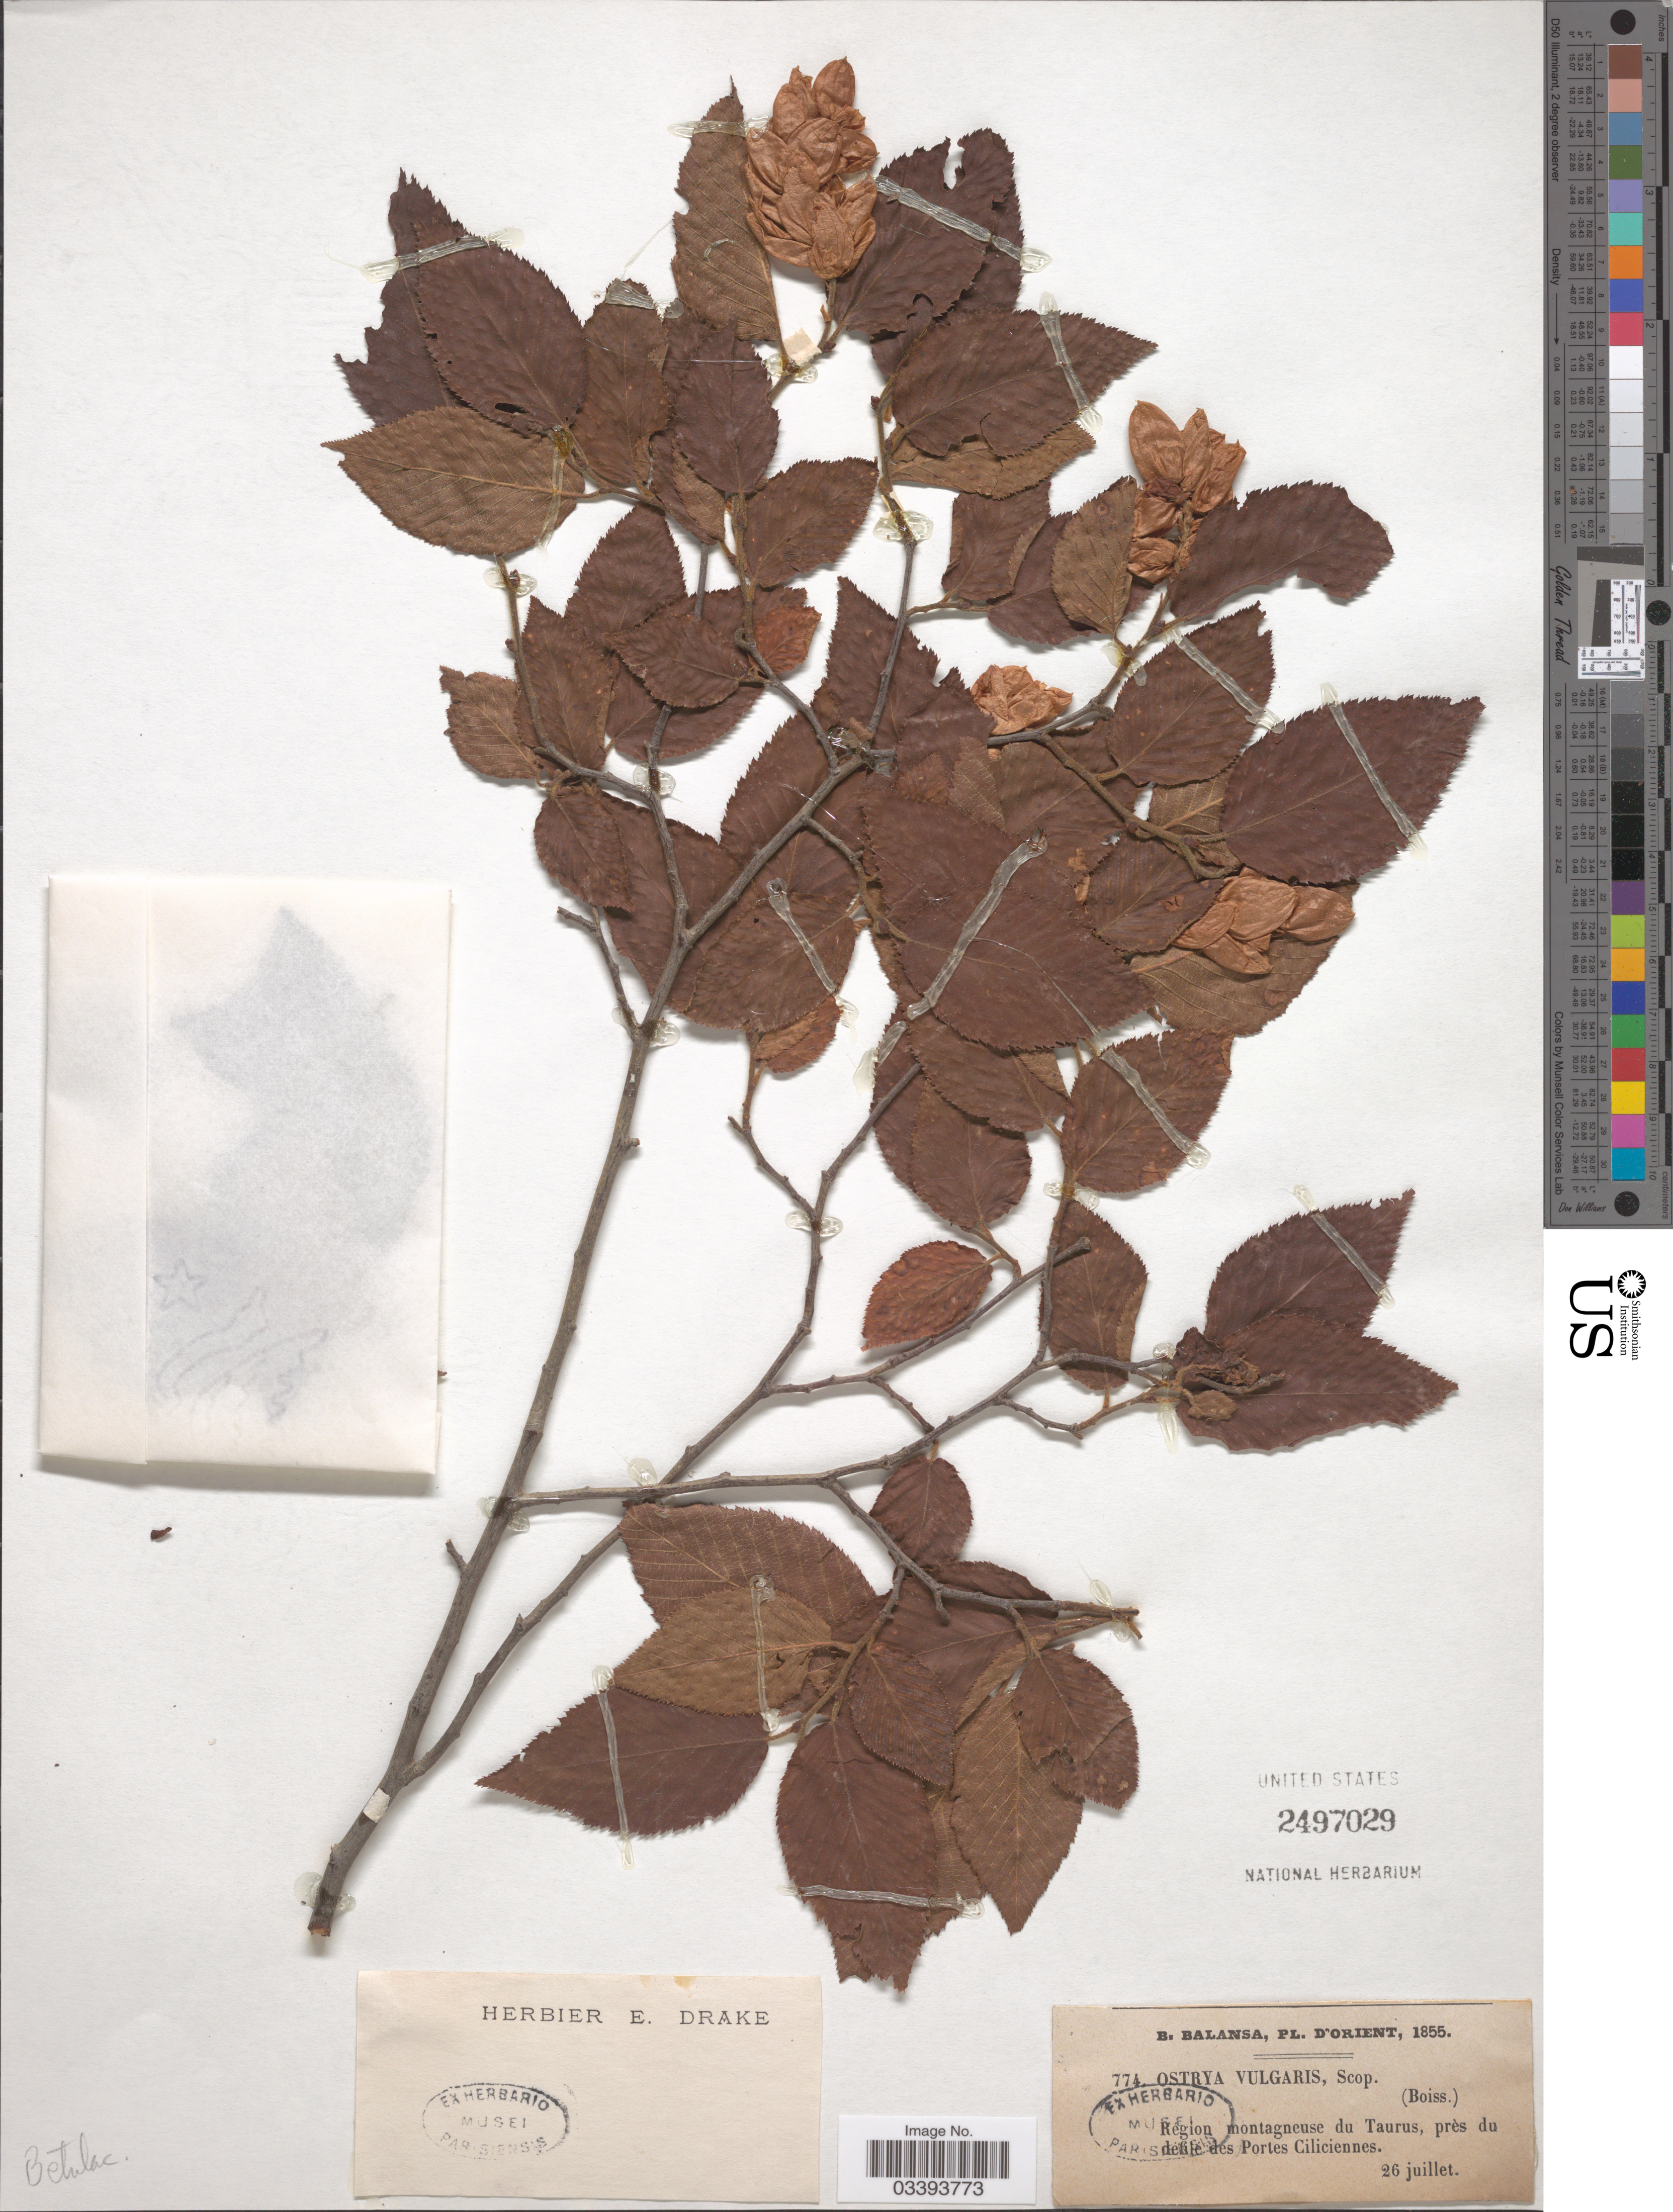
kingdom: Plantae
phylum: Tracheophyta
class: Magnoliopsida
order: Fagales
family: Betulaceae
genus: Ostrya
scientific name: Ostrya carpinifolia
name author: Scop.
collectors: B. Balansa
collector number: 774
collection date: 1855-07-26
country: Turkey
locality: D'Orient. Region montagneuse du Taurus, près du déffile [interpreted] des Portes Ciliciennes.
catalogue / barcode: US 2497029